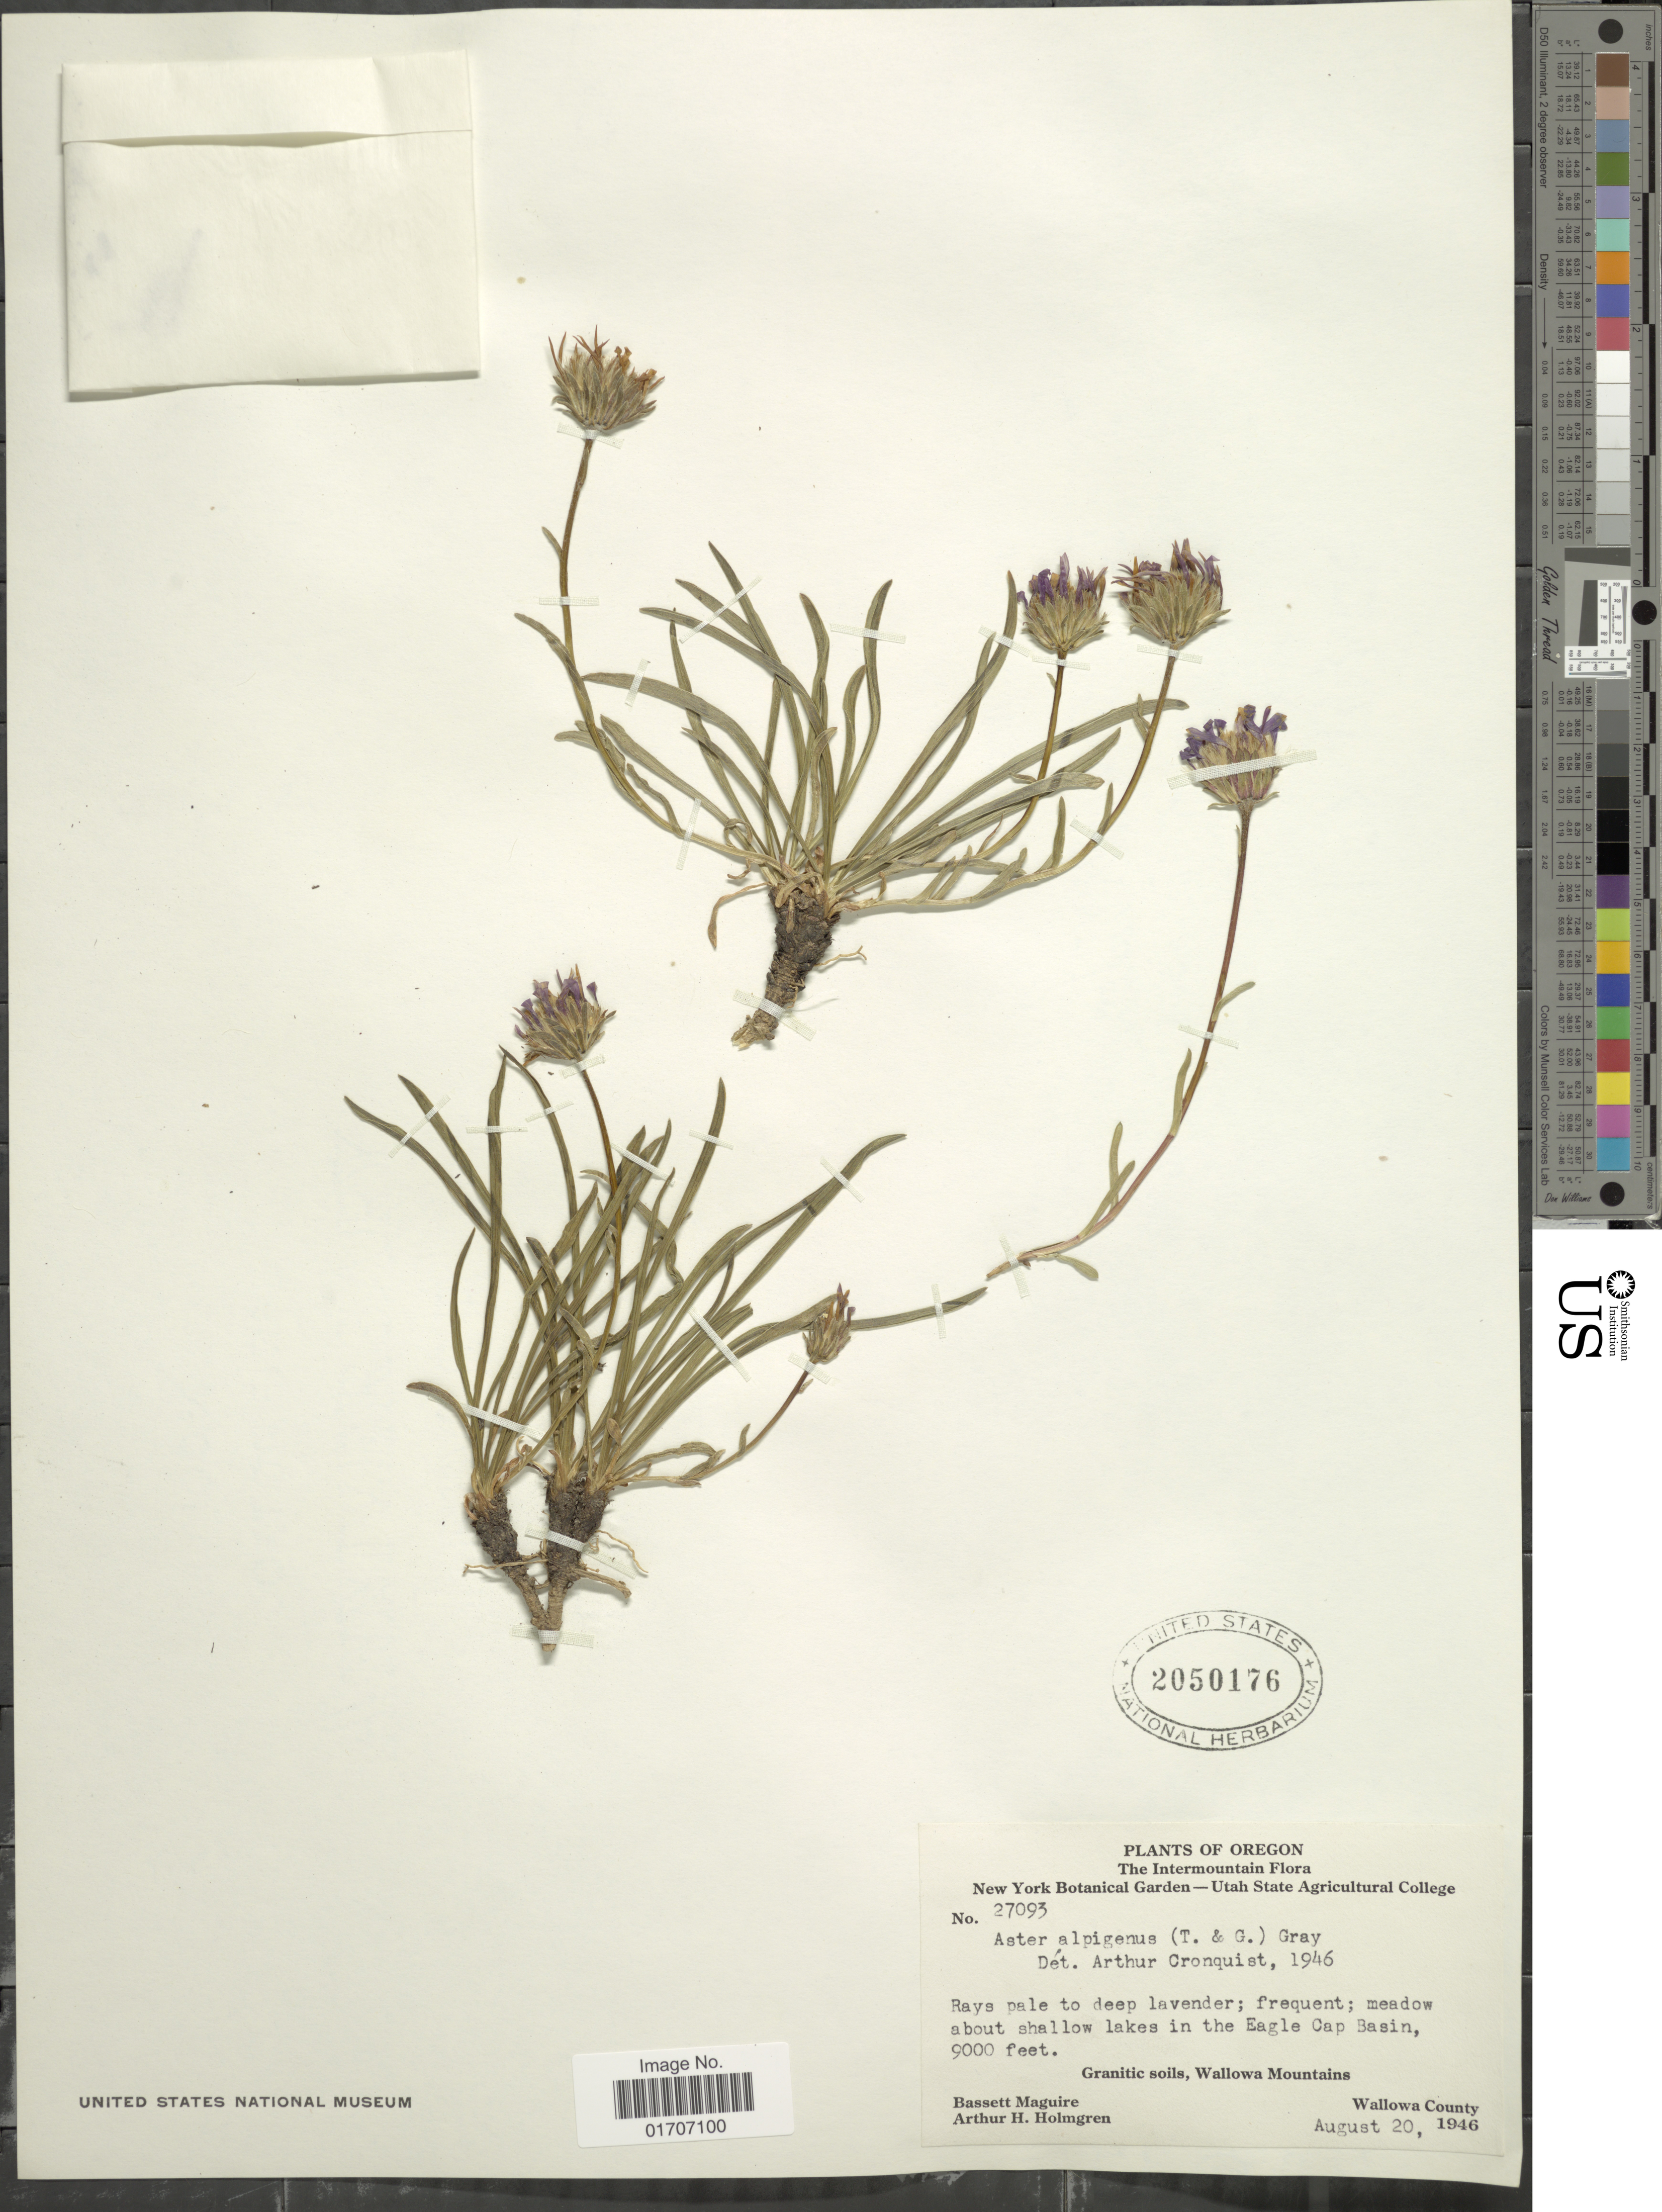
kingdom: Plantae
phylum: Tracheophyta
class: Magnoliopsida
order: Asterales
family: Asteraceae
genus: Oreostemma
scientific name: Oreostemma alpigenum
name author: (Torr. & A. Gray) Greene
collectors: B. Maguire & A. H. Holmgren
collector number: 27093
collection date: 1946-08-20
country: United States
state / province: Oregon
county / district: Wallowa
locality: The Intermountain. Meadow about shallow lakes in the Eagle Cap Basin, Granitic soils, Wallowa Mountains, Wallowa County.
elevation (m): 2743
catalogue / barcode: US 2050176